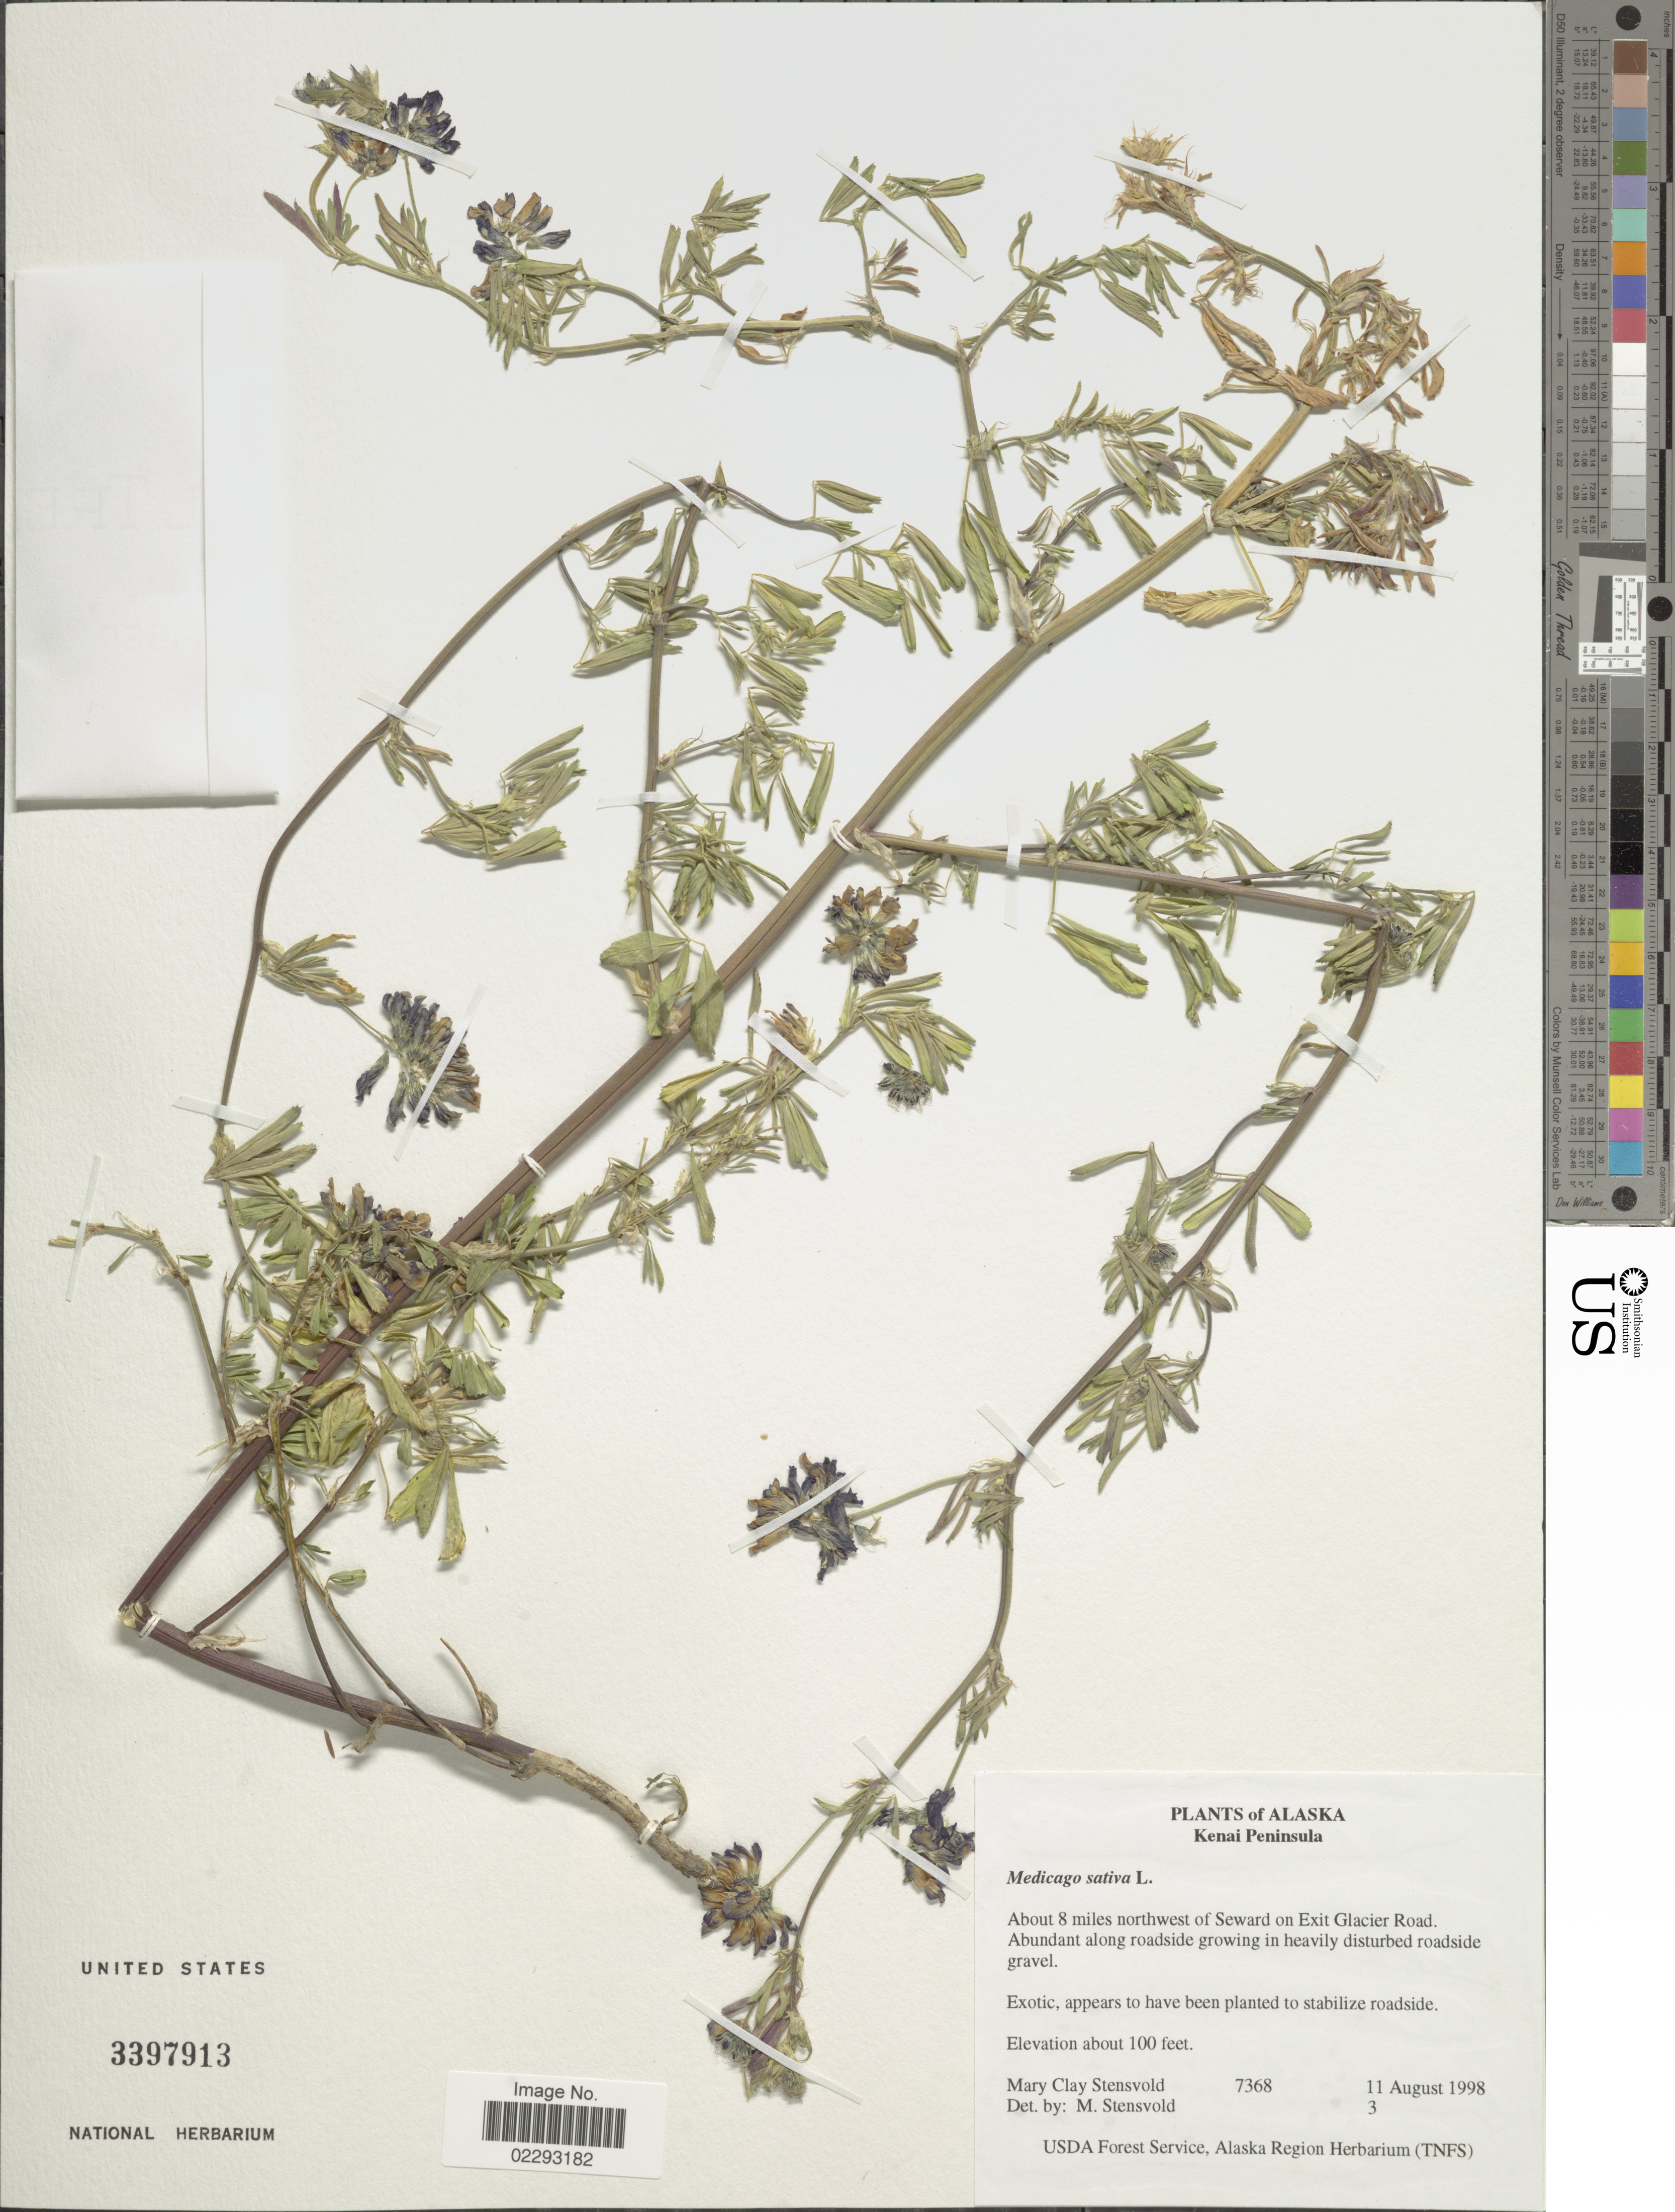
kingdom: Plantae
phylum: Tracheophyta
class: Magnoliopsida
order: Fabales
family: Fabaceae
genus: Medicago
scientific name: Medicago sativa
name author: L.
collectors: M. Stensvold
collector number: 7368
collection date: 1998-08-11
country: United States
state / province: Alaska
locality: Alaska, About 8 miles northwest of Steward on Exit Glacier Road. Kenai Peninsula.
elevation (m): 30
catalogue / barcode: US 3397913